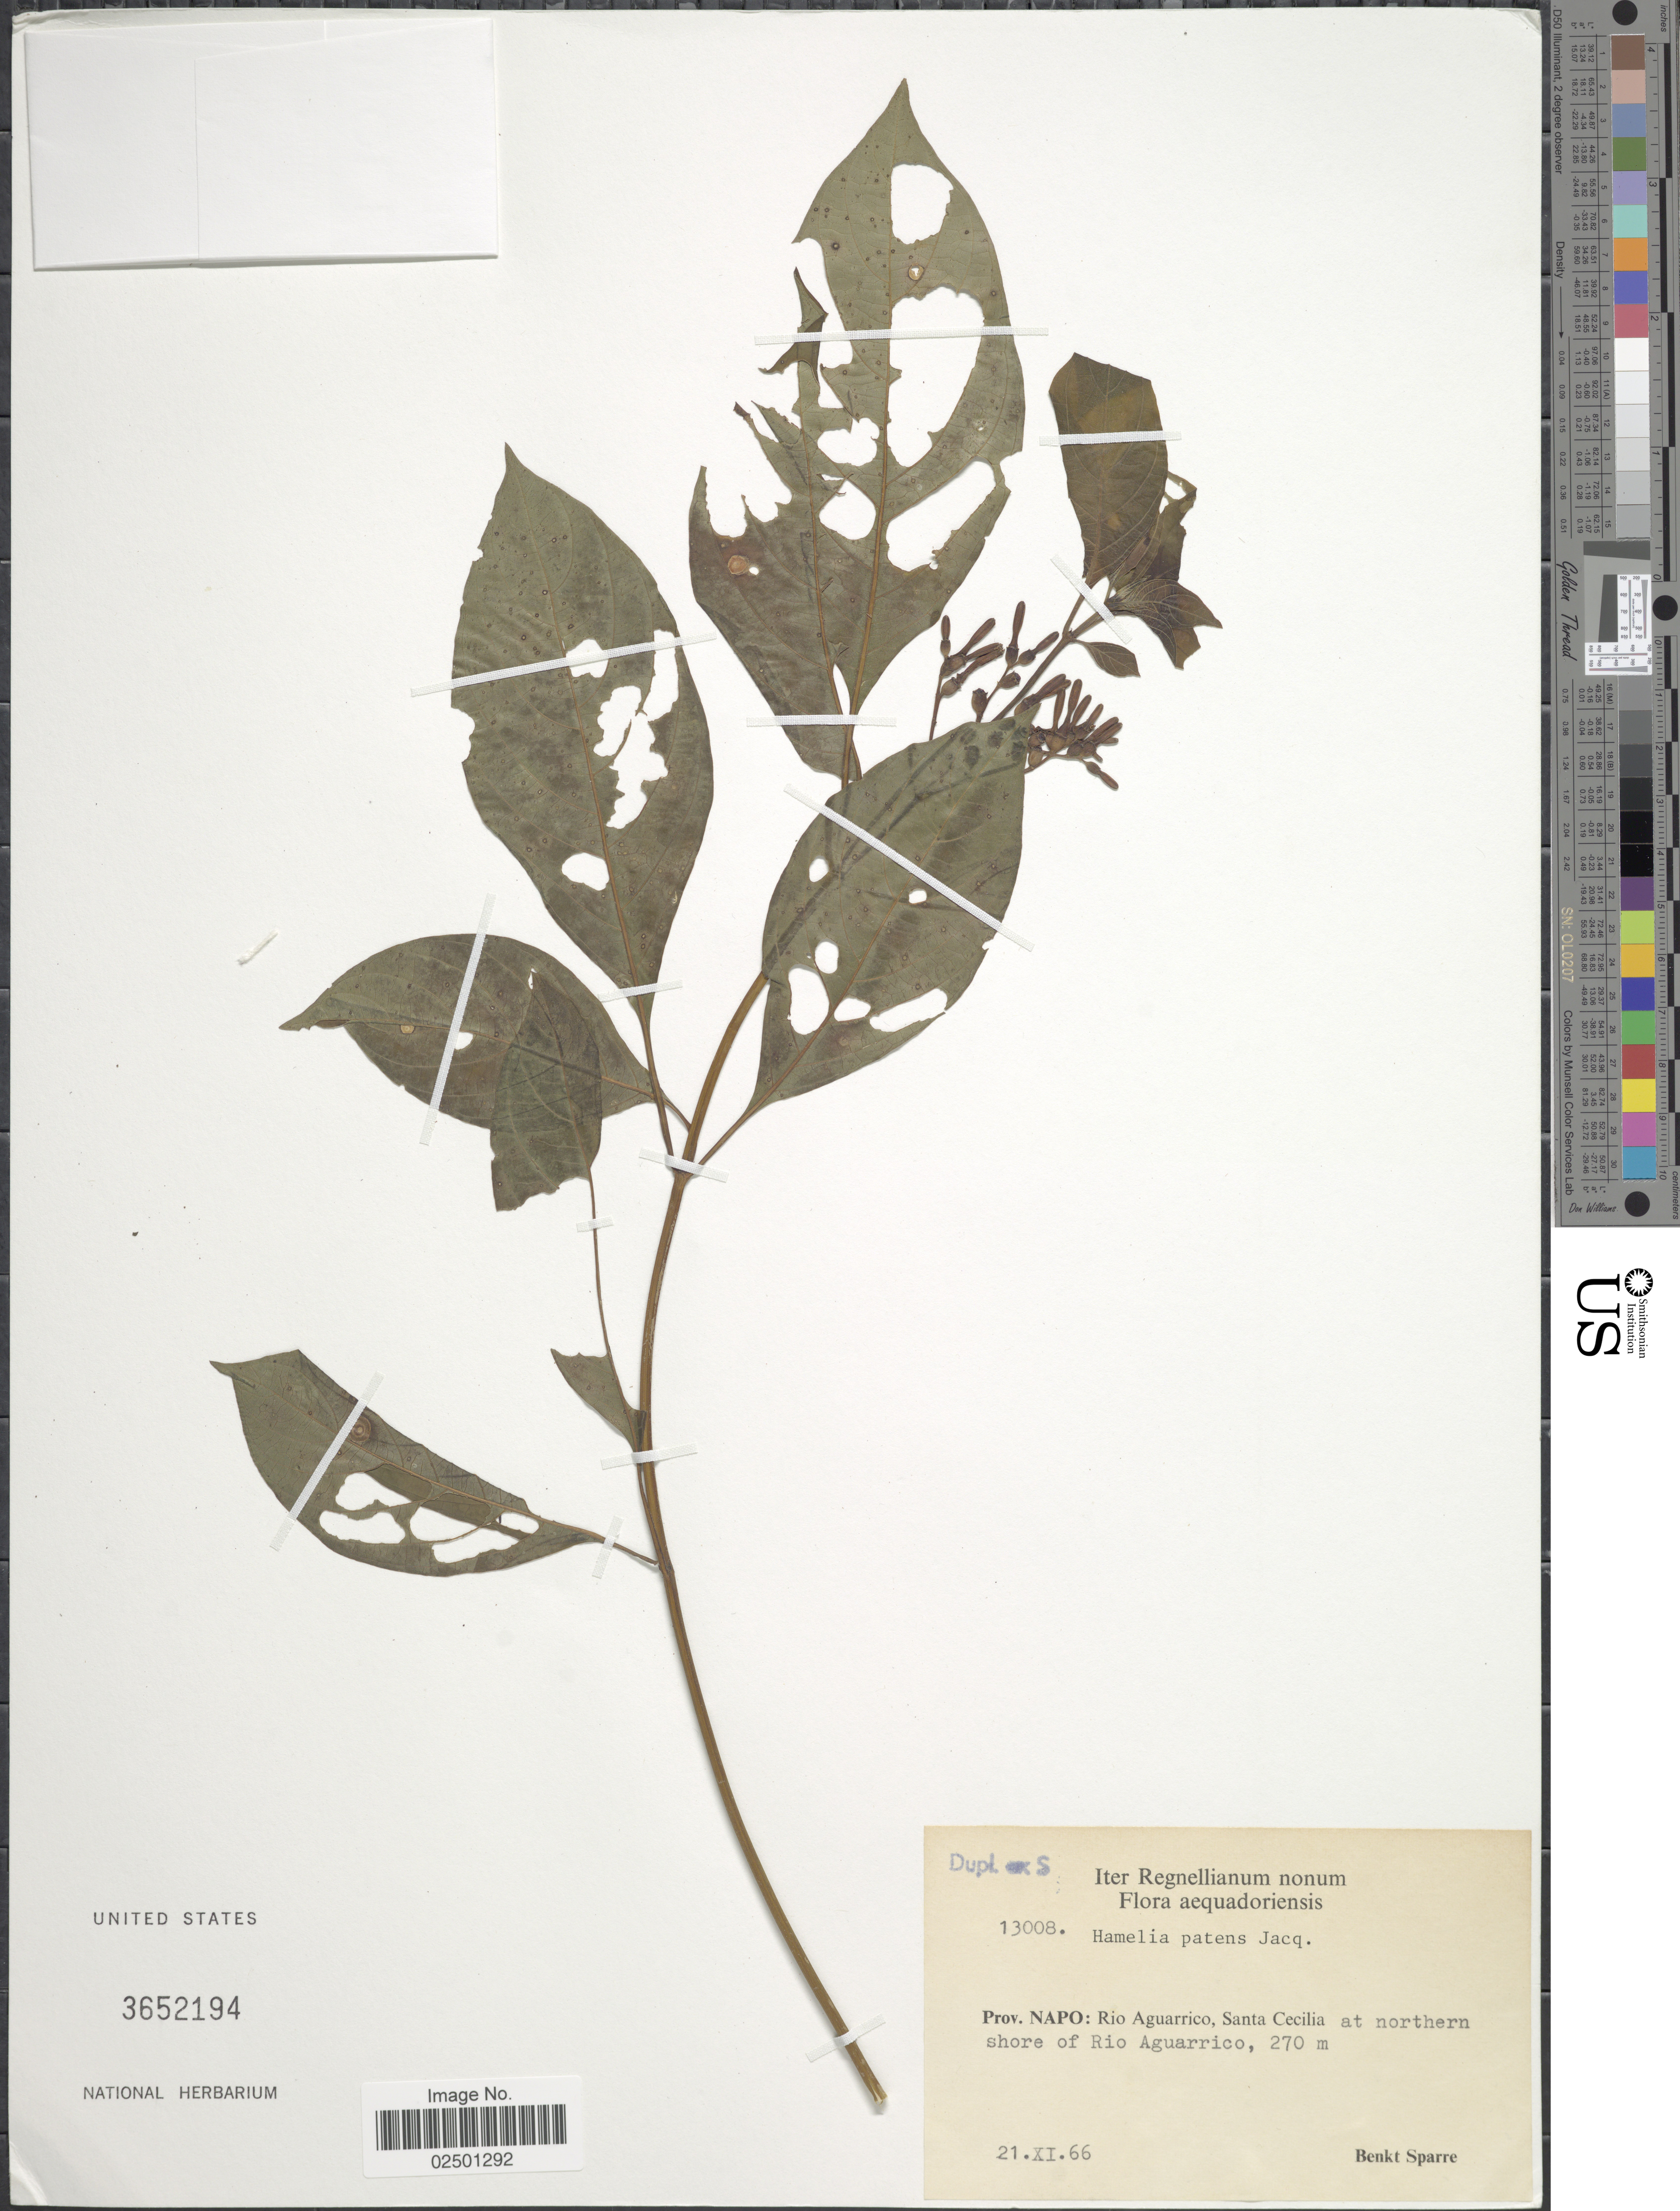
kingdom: Plantae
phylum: Tracheophyta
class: Magnoliopsida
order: Gentianales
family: Rubiaceae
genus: Hamelia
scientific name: Hamelia patens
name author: Jacq.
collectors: B. Sparre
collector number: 13008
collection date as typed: Transcribed d/m/y: 21/11/66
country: Ecuador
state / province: Napo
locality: Rio Aguarrico, Santa Cecilia at northern shore of Rio Aguarrico.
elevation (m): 270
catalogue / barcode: US 3652194